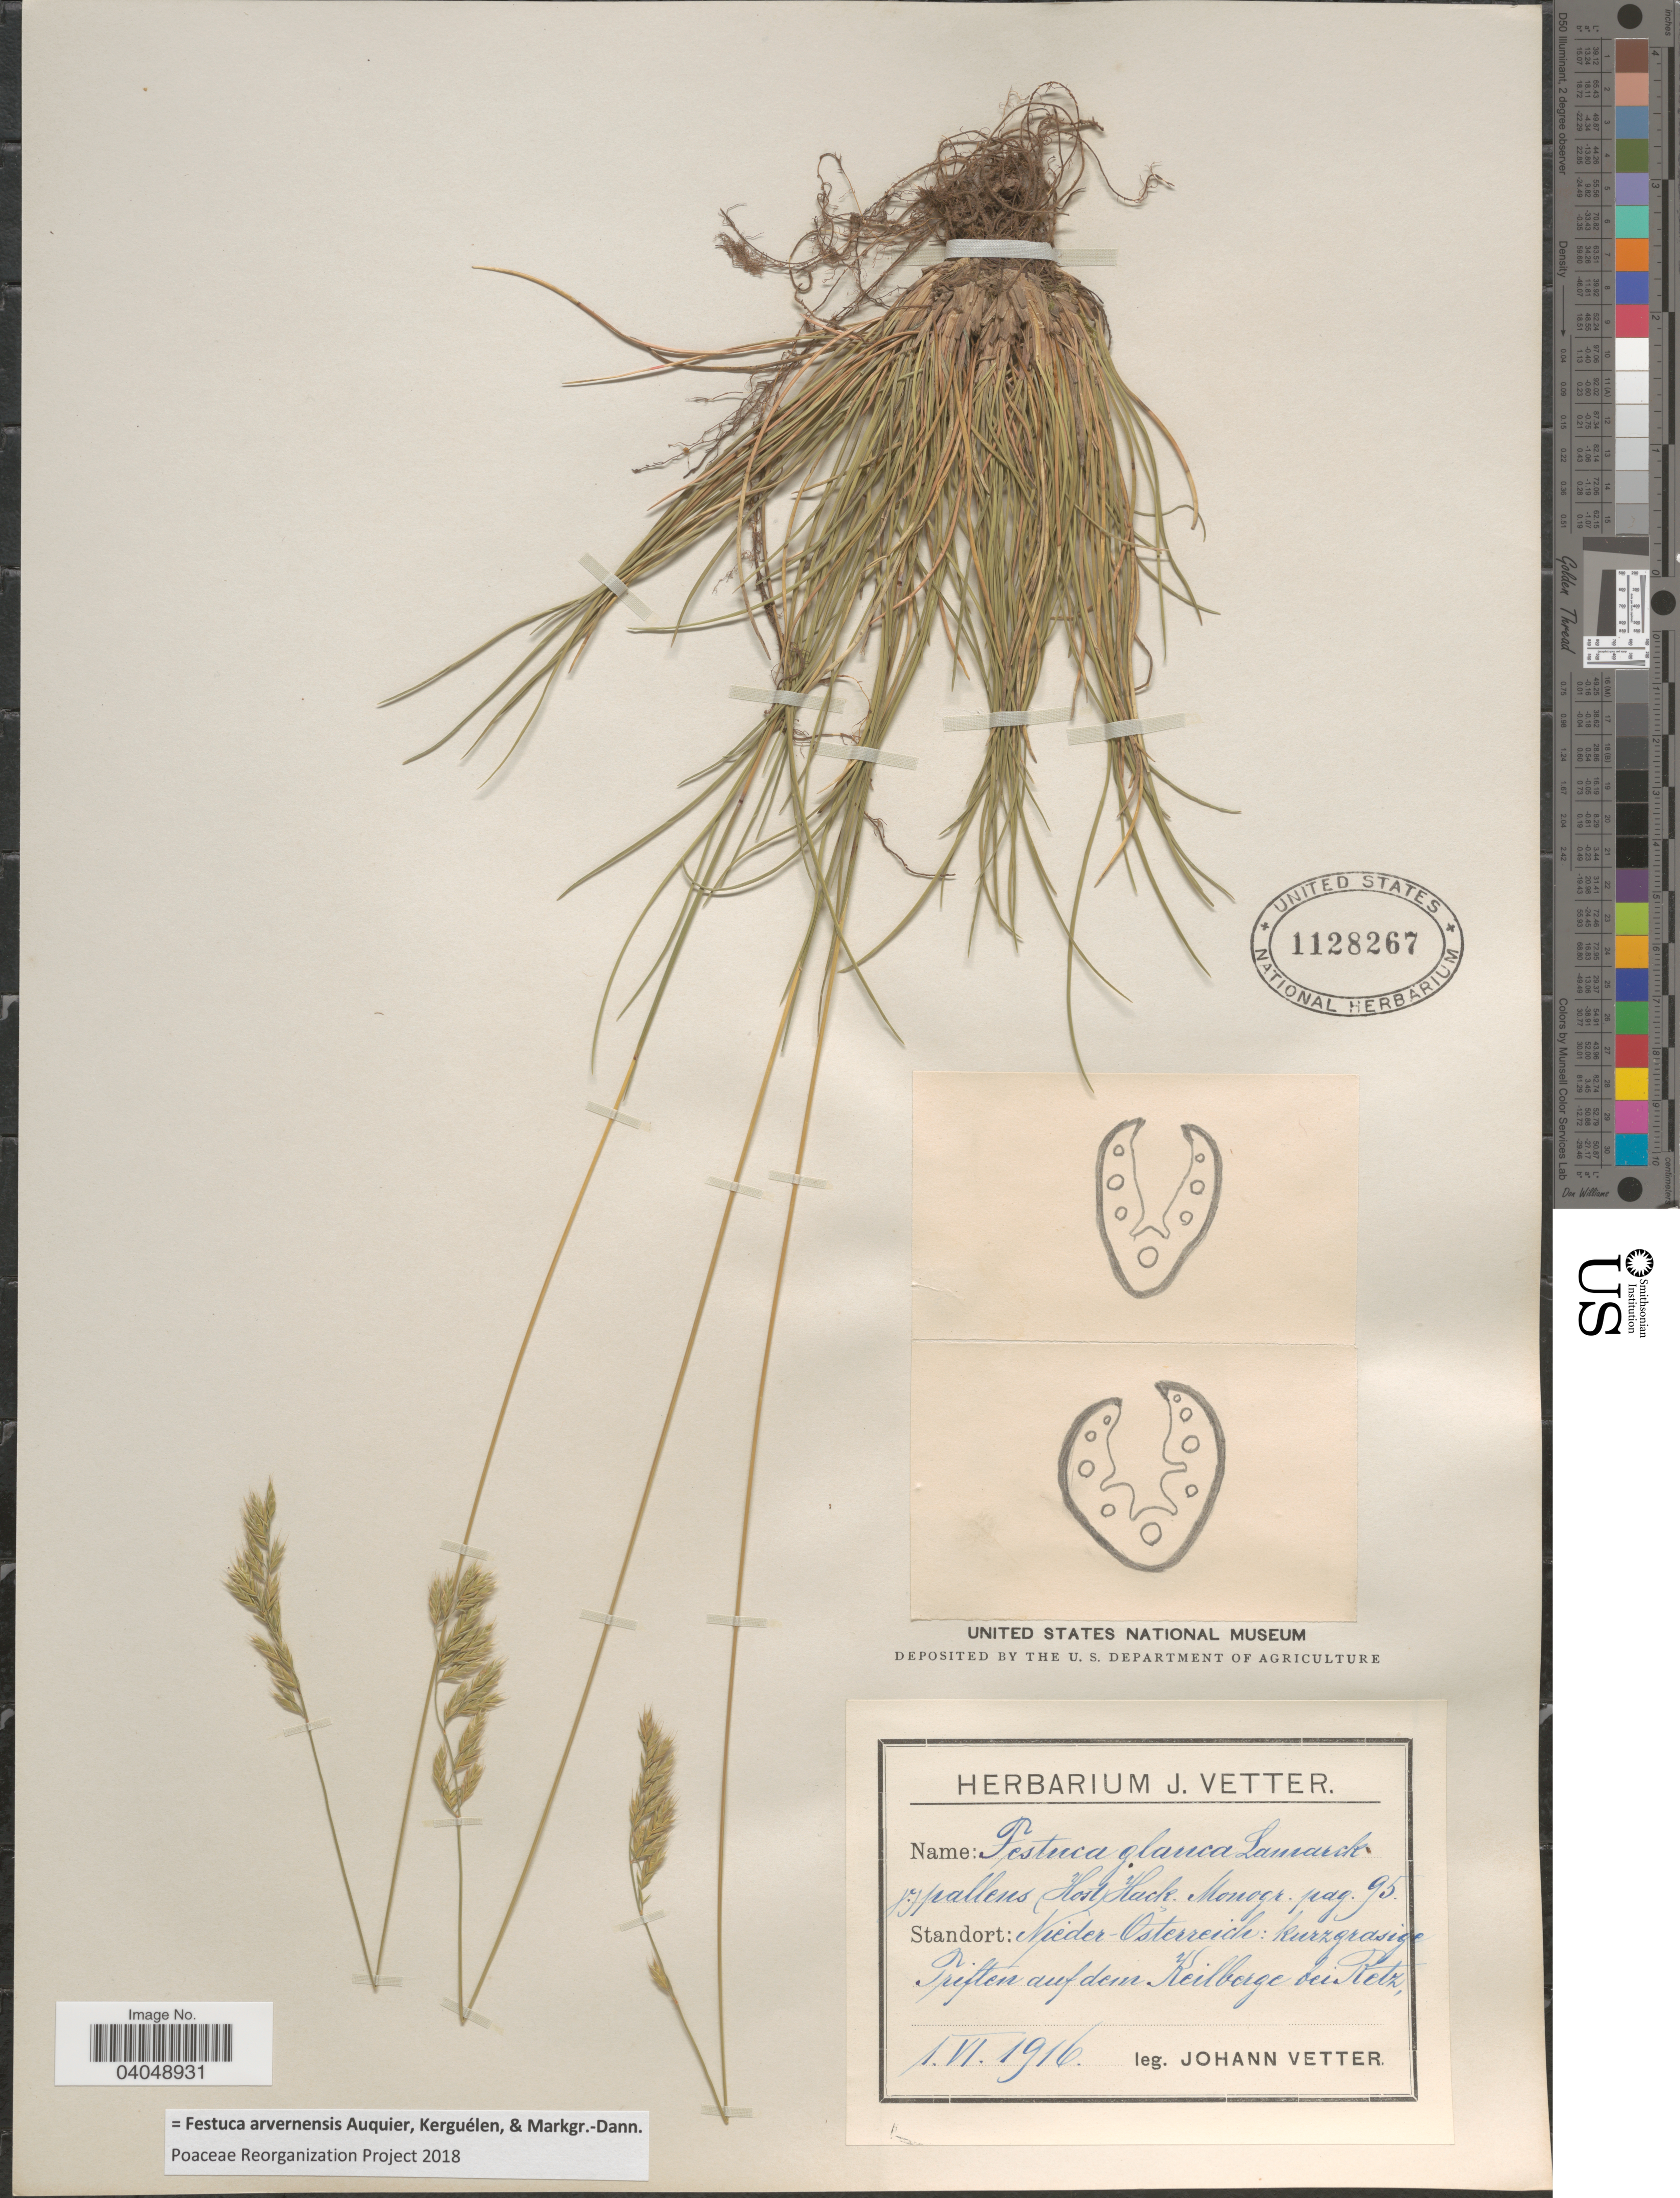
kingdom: Plantae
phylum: Tracheophyta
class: Liliopsida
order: Poales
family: Poaceae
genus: Festuca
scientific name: Festuca arvernensis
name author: Auquier et al.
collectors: J. Vetter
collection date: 1916-06-01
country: Austria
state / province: Niederosterreich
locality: Nieder-Osterreich: kurzgrasige Priften auf dem Keilberge bei Retz.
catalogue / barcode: US 1128267